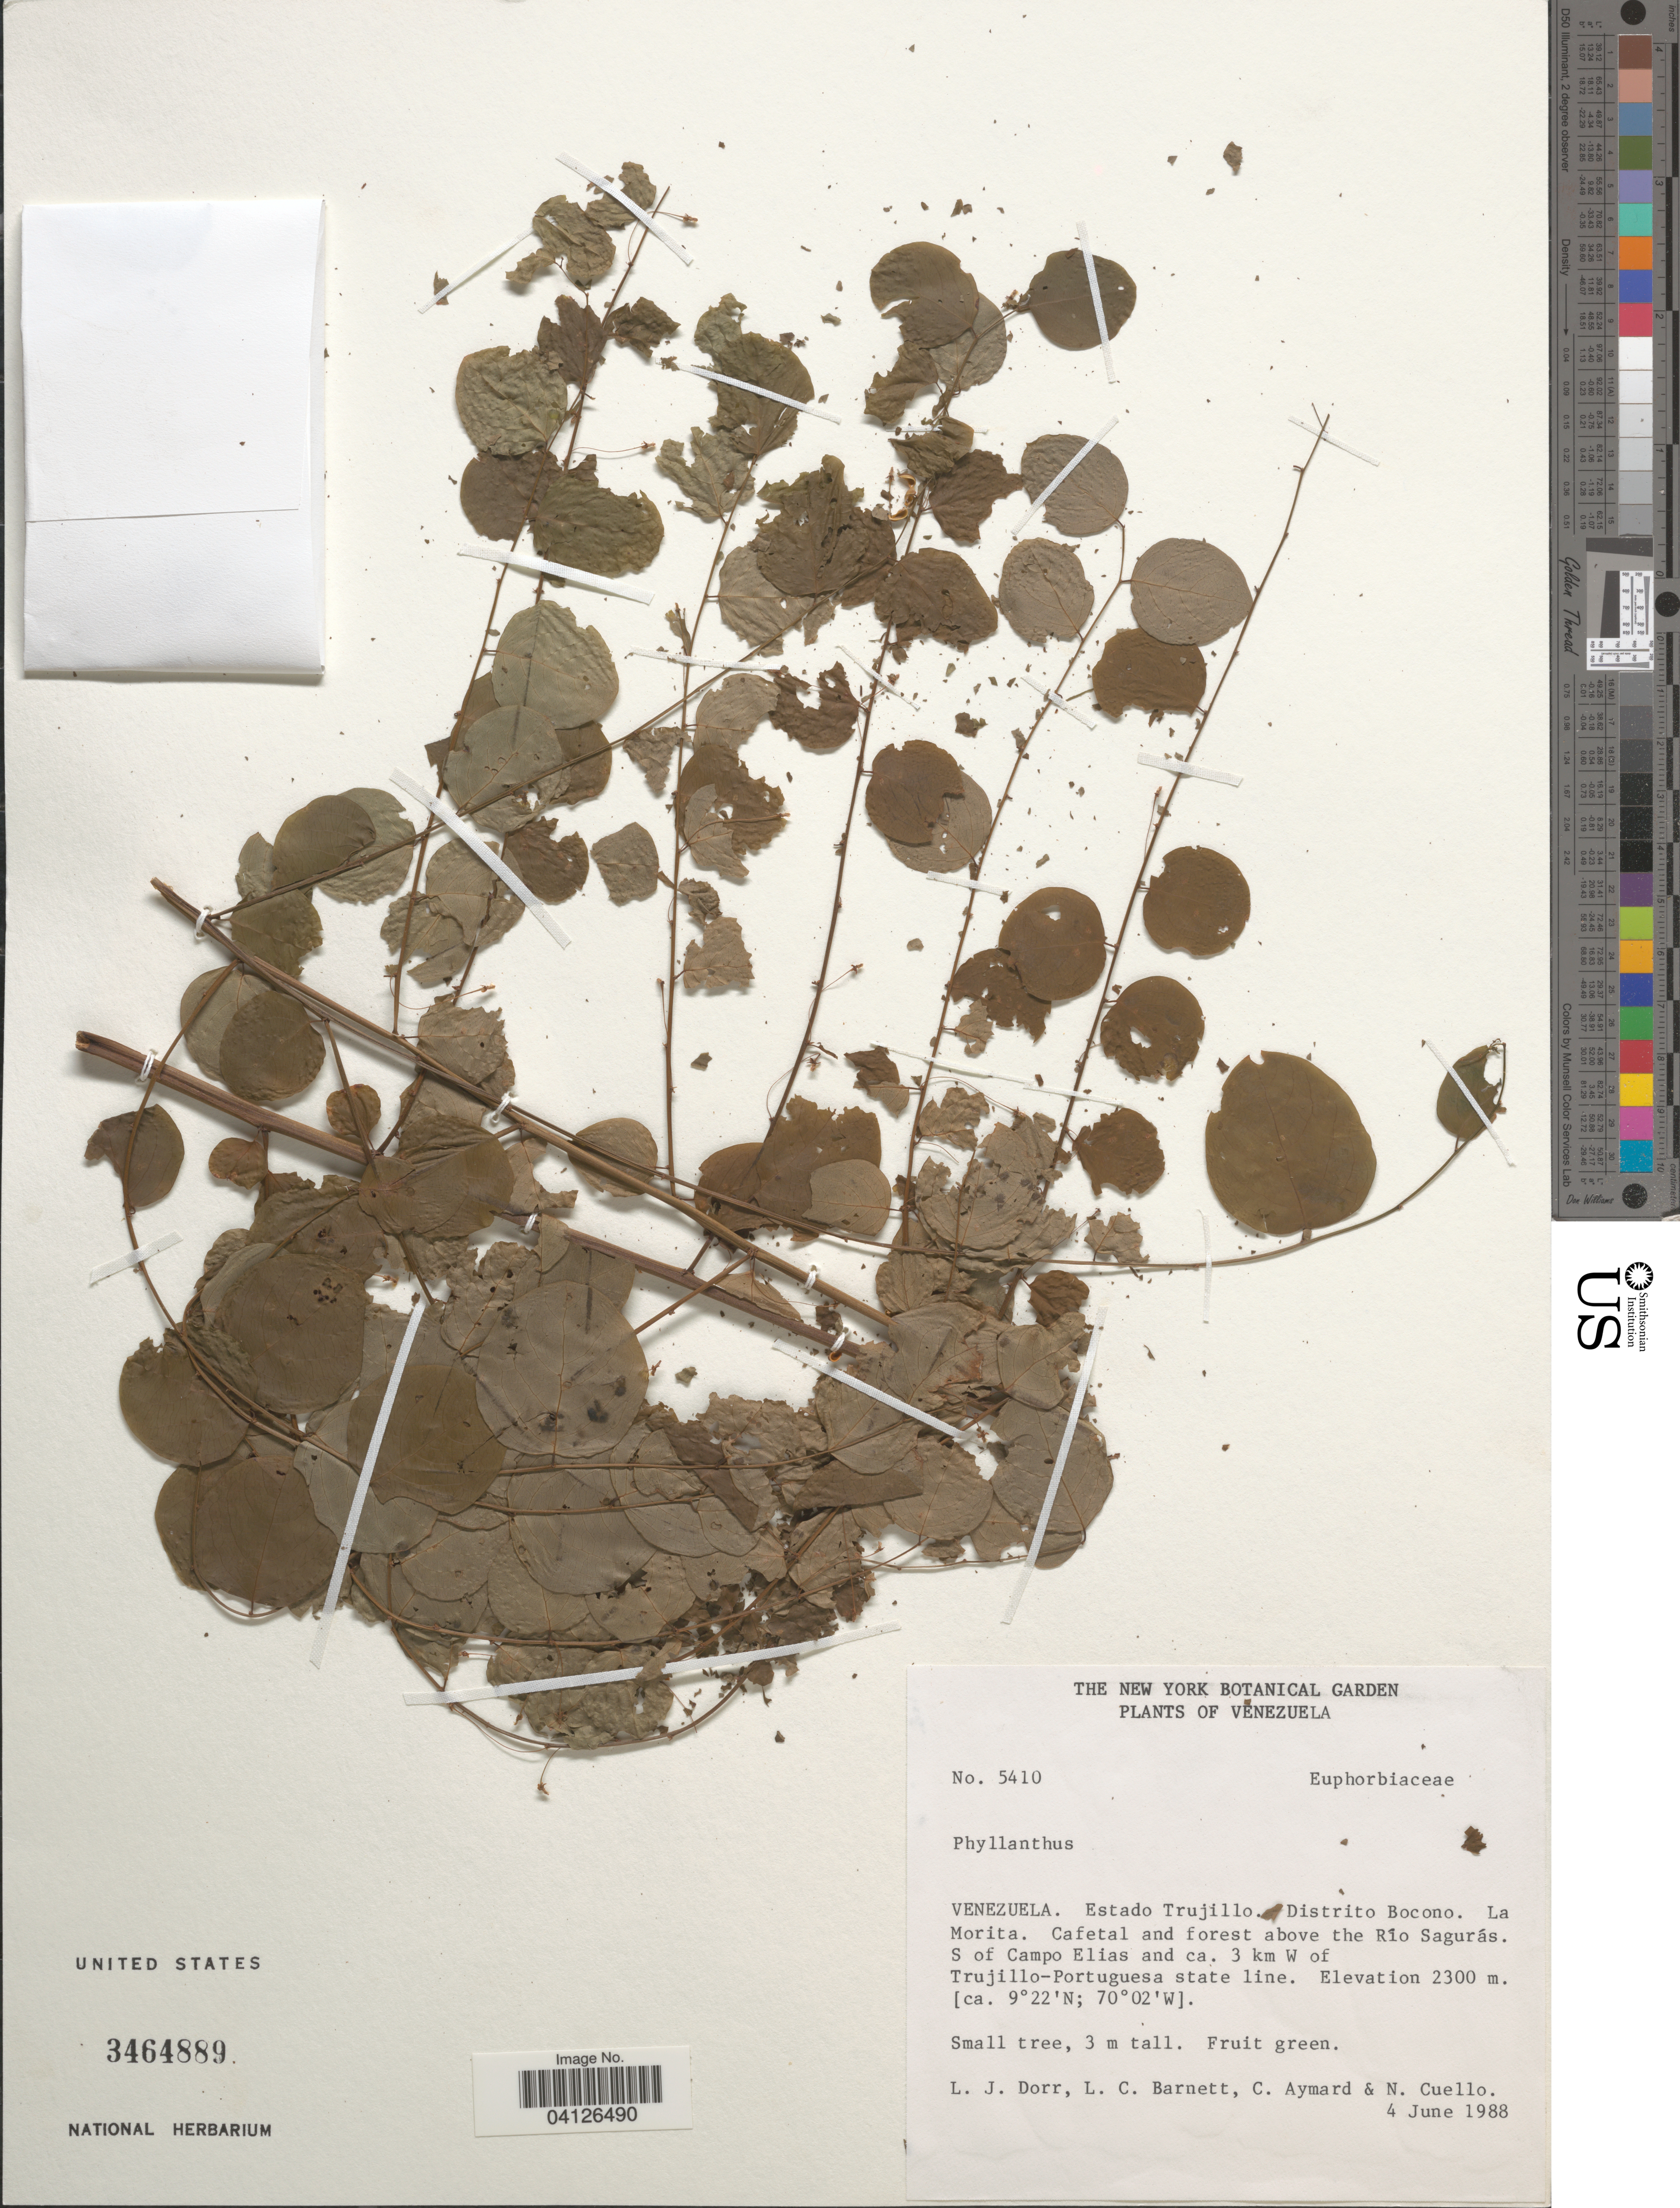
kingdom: Plantae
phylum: Tracheophyta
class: Magnoliopsida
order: Malpighiales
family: Phyllanthaceae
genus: Phyllanthus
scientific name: Phyllanthus sp.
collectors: L. J. Dorr, L. C. Barnett, G. A. Aymard & N. L. Cuello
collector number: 5410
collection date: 1988-06-04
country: Venezuela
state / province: Trujillo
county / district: Boconó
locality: La Morita. Cafetal and forest above the Río Sagurás. S of Campo Elias and ca. 3 km W of Trujillo-Portuguesa state line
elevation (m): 2300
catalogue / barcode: US 3464889